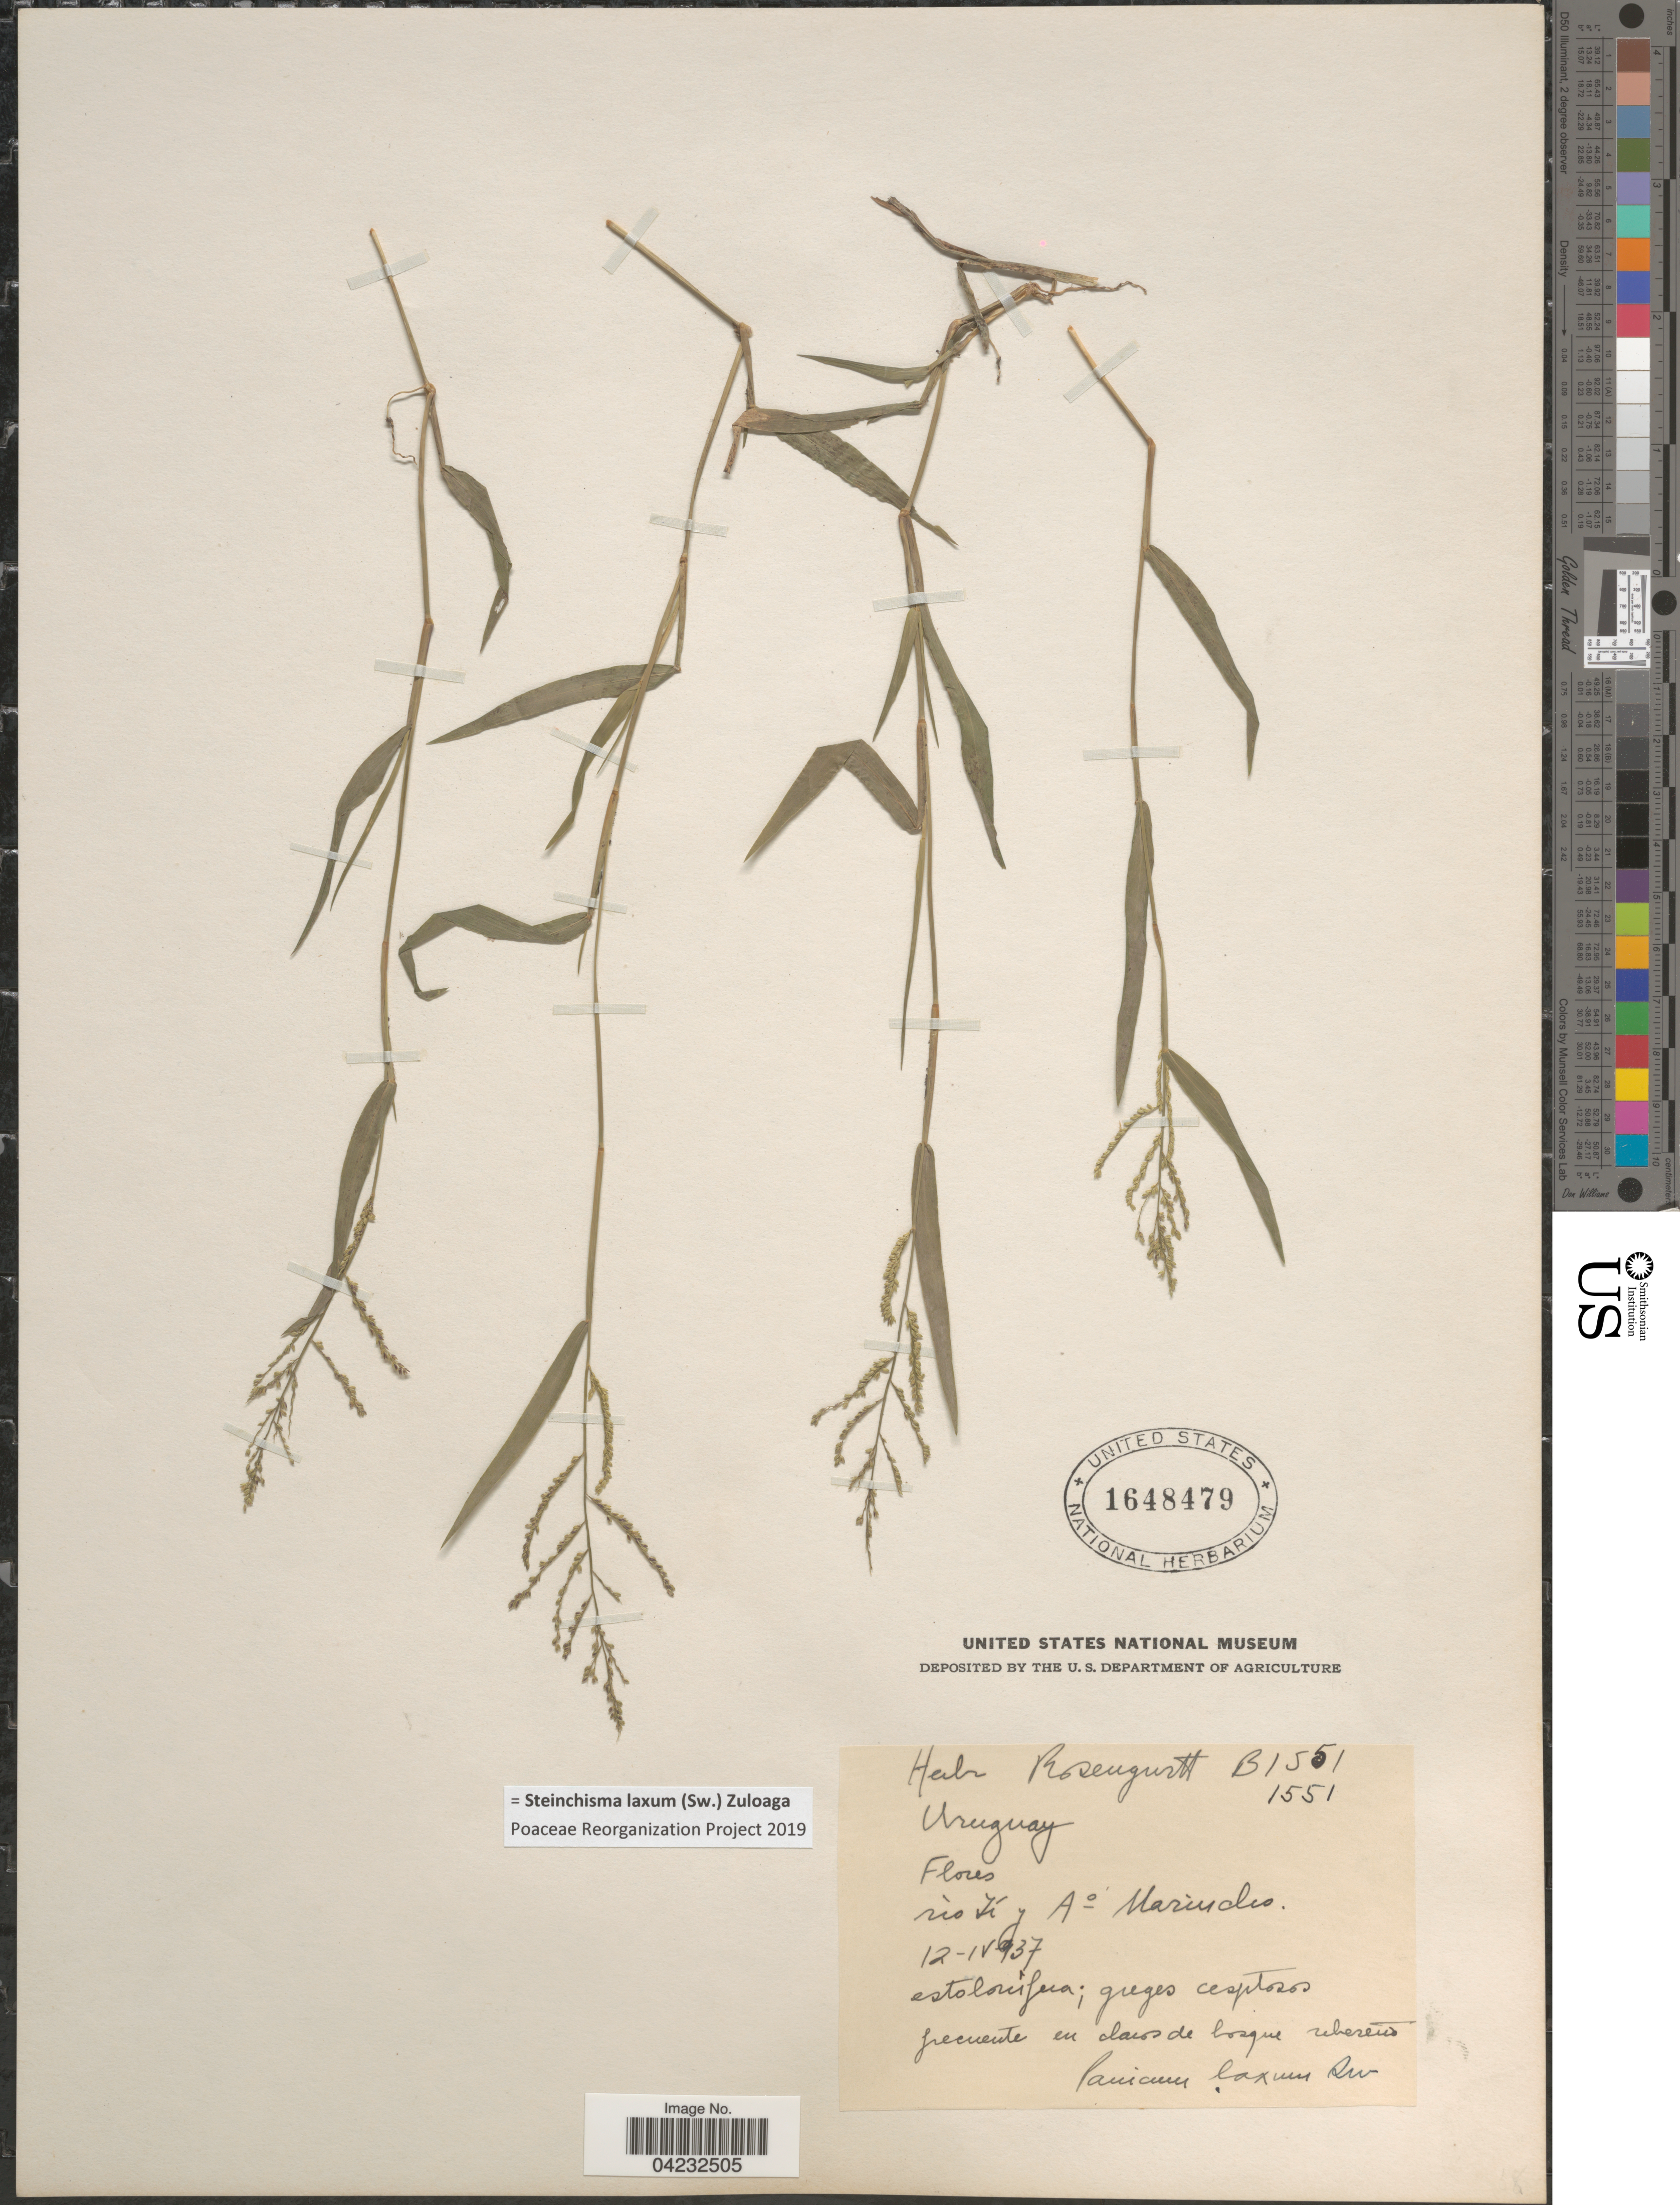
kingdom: Plantae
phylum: Tracheophyta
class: Liliopsida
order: Poales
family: Poaceae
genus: Steinchisma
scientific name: Steinchisma laxum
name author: (Sw.) Zuloaga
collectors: ex herb. Rosengurtt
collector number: B1551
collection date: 1937-04-12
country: Uruguay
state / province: Flores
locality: Río Yí y A° Marincho.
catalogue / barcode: US 1648479